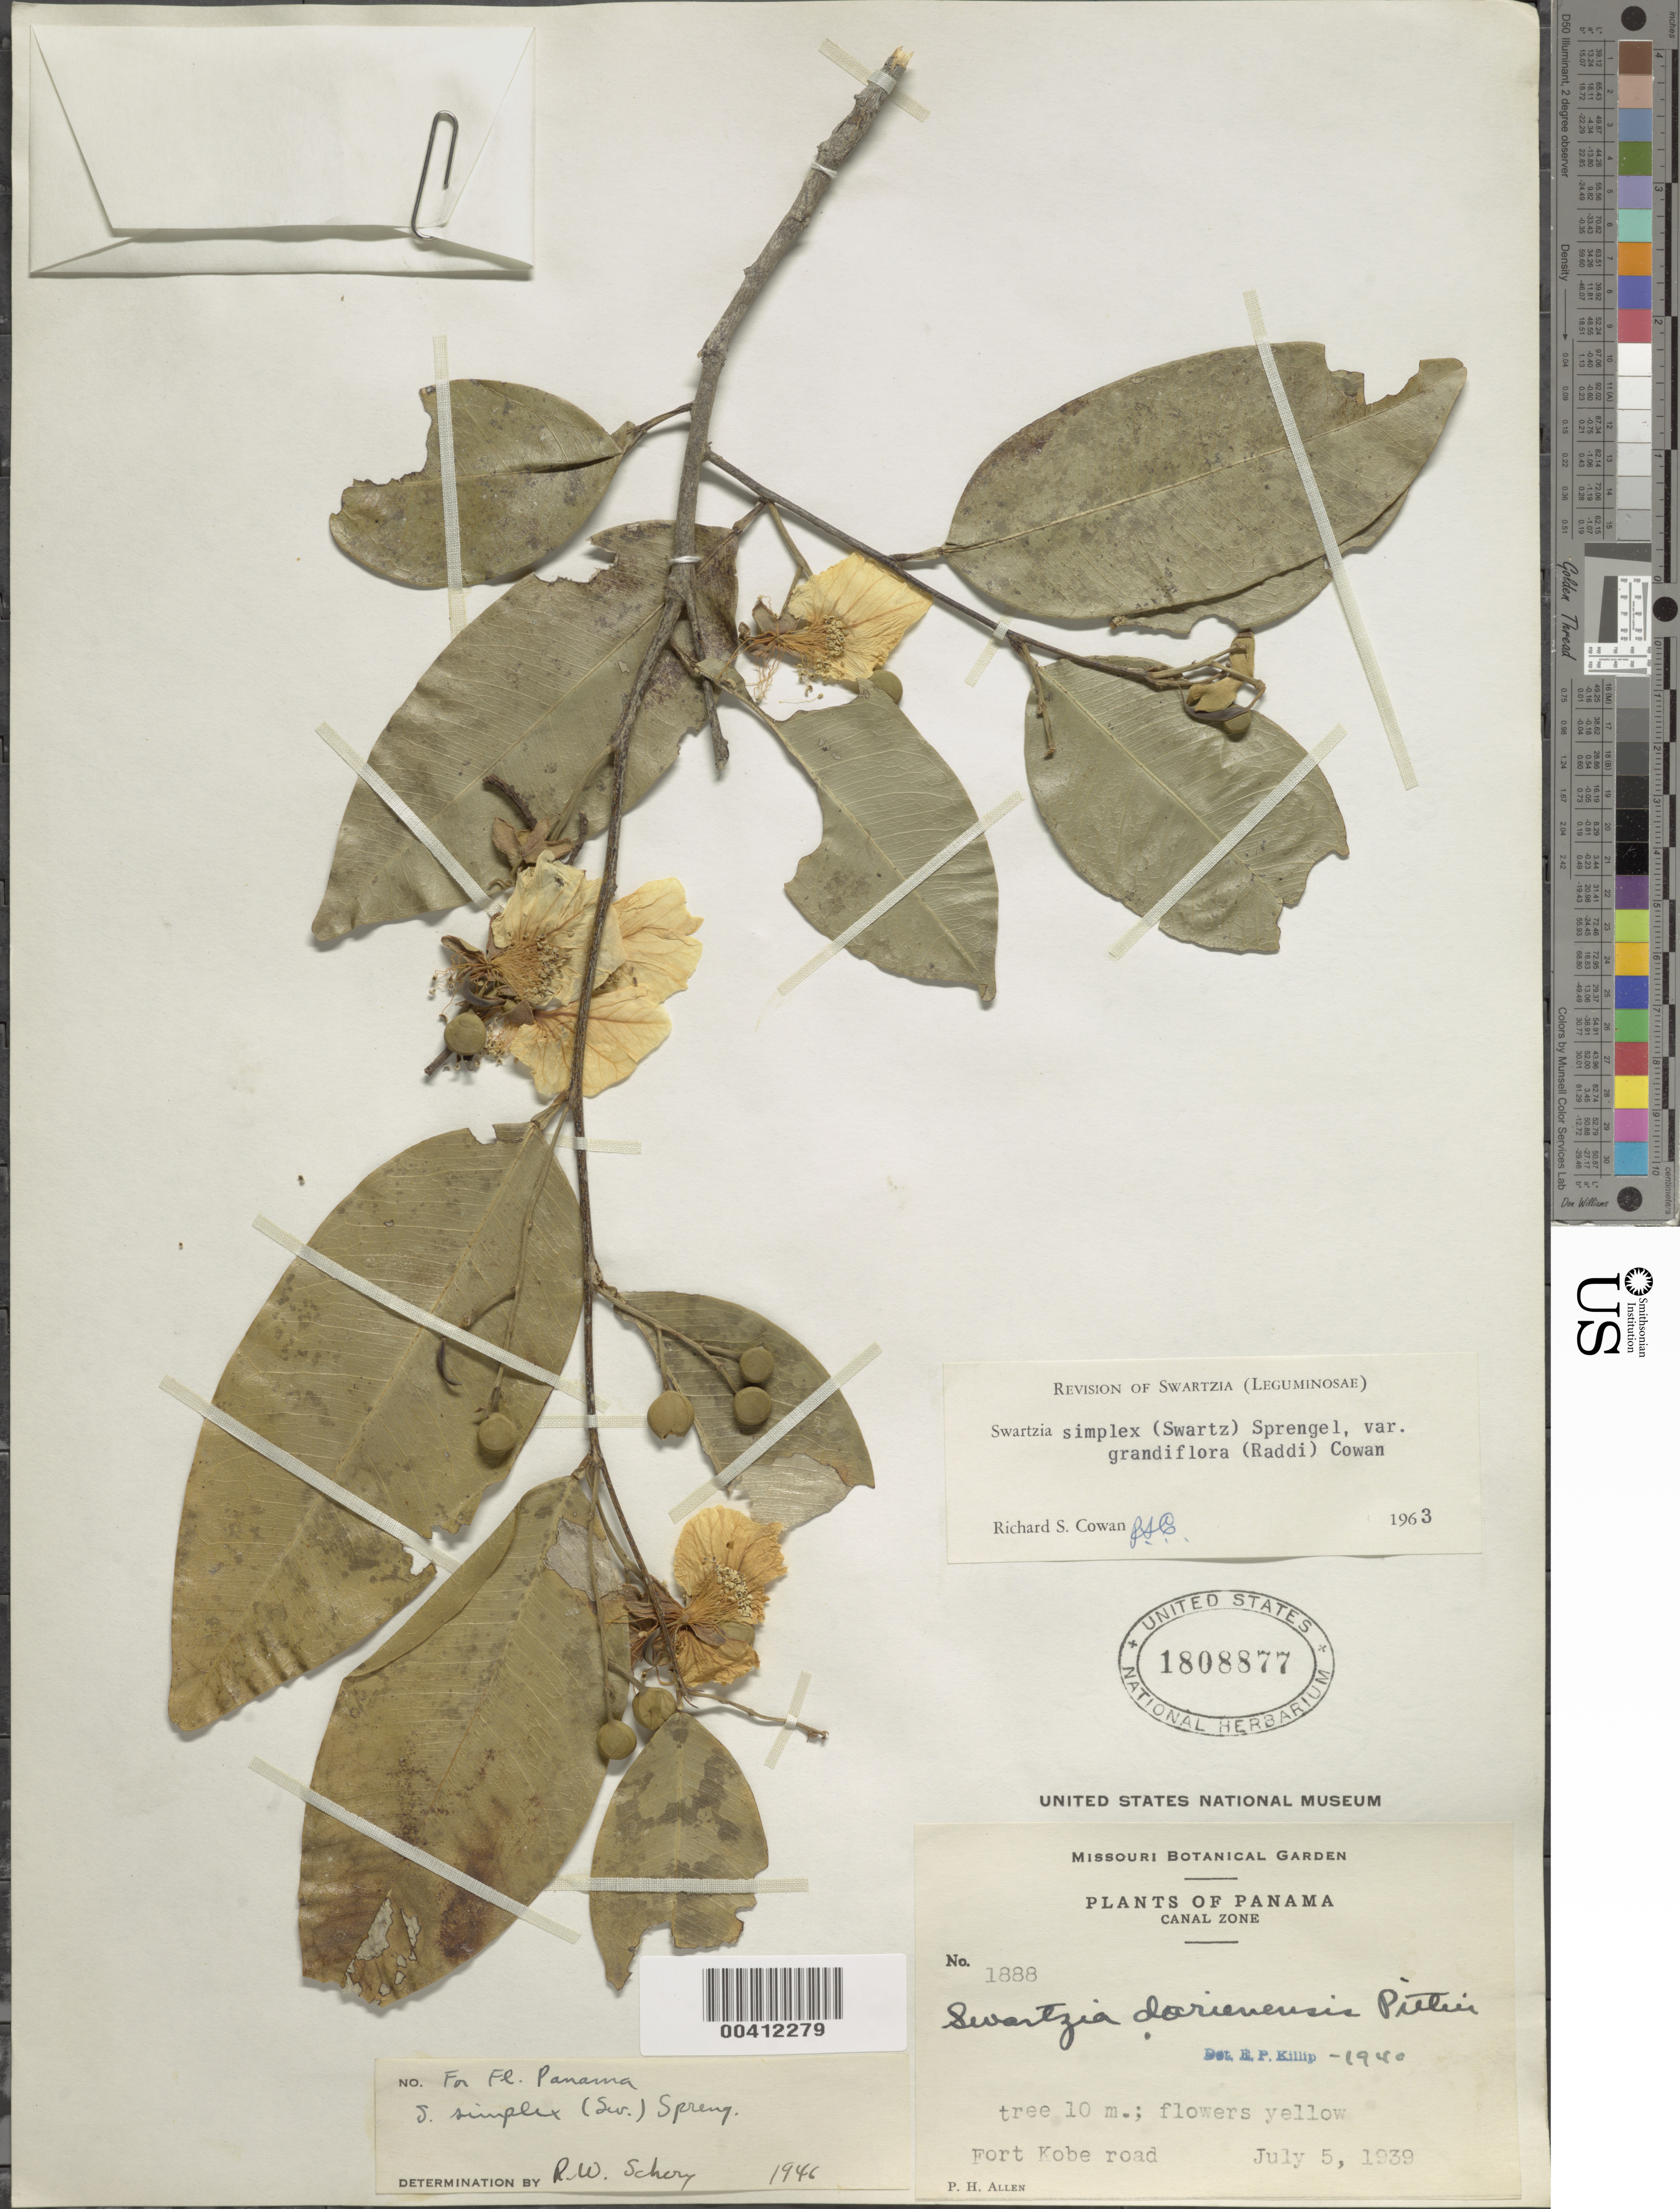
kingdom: Plantae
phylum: Tracheophyta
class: Magnoliopsida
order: Fabales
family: Fabaceae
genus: Swartzia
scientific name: Swartzia simplex var. ochnacea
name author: (DC.) R.S. Cowan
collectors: P. H. Allen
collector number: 1888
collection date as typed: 05 Jul 1939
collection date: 1939-07-05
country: Panama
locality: Fort Kobe road.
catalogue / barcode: US 1808877